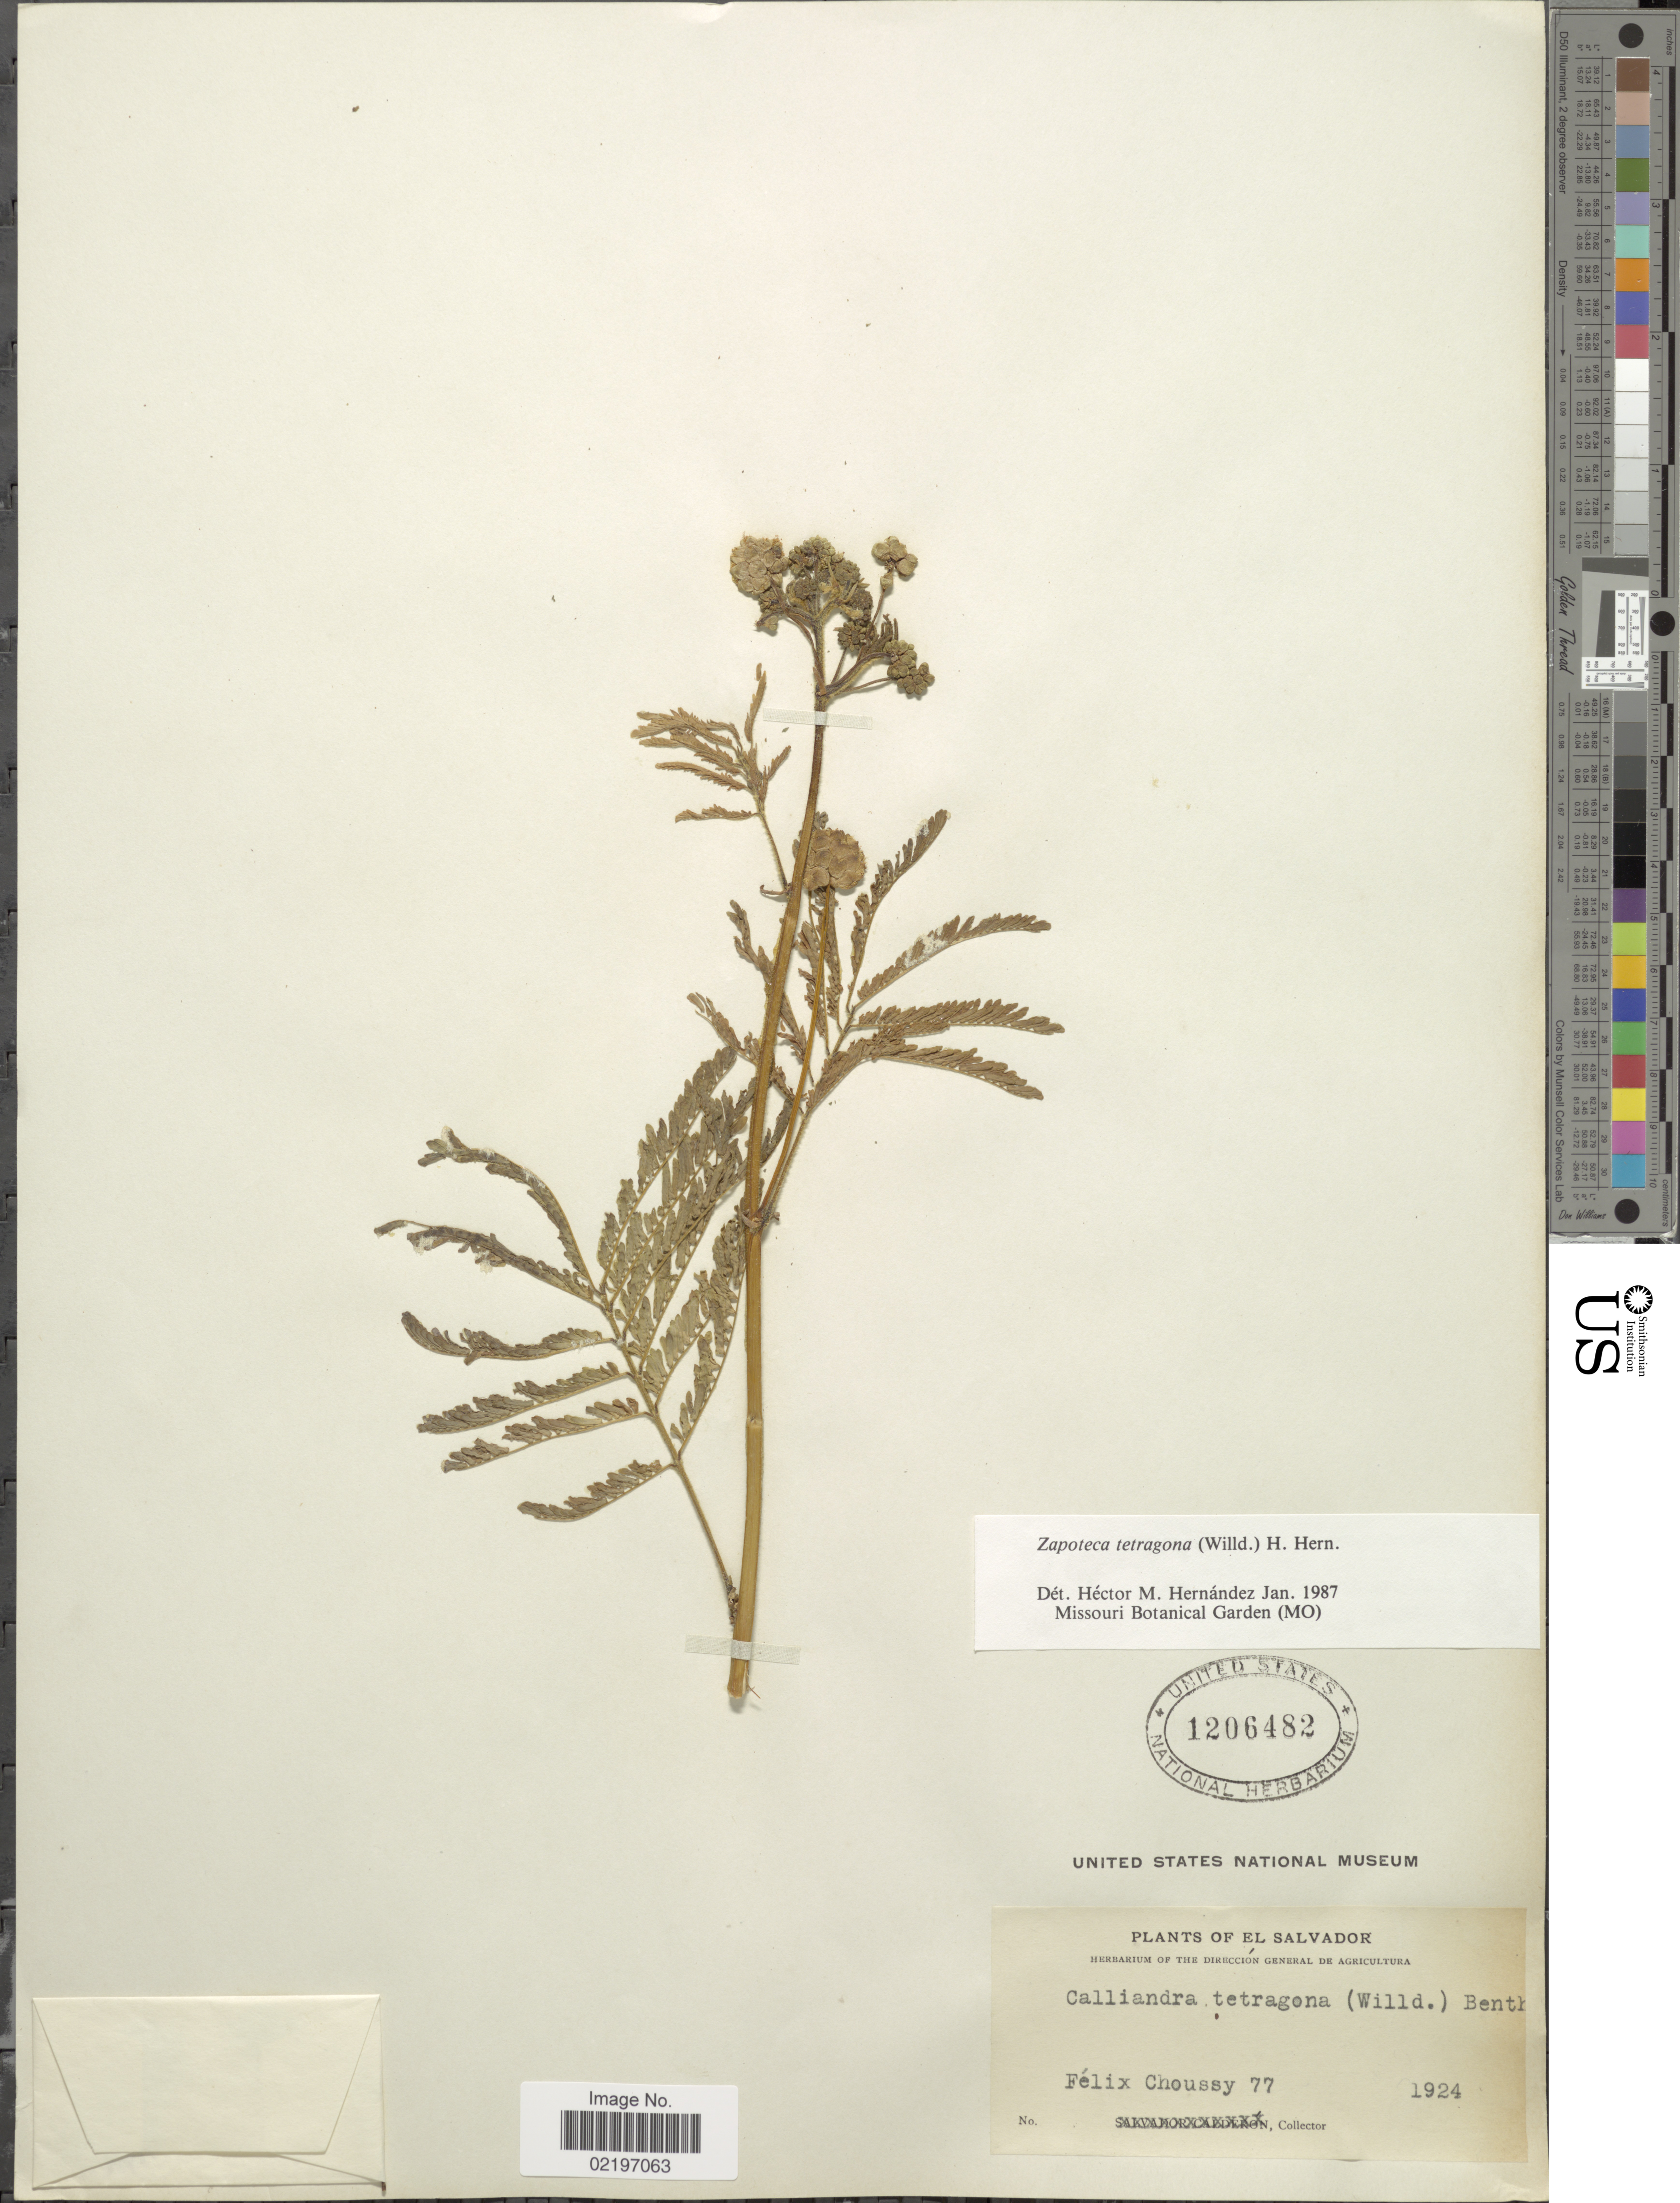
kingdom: Plantae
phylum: Tracheophyta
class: Magnoliopsida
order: Fabales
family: Fabaceae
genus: Zapoteca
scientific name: Zapoteca tetragona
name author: (Willd.) H.M. Hern.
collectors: F. Choussy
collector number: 77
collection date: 1924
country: El Salvador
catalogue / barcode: US 1206482